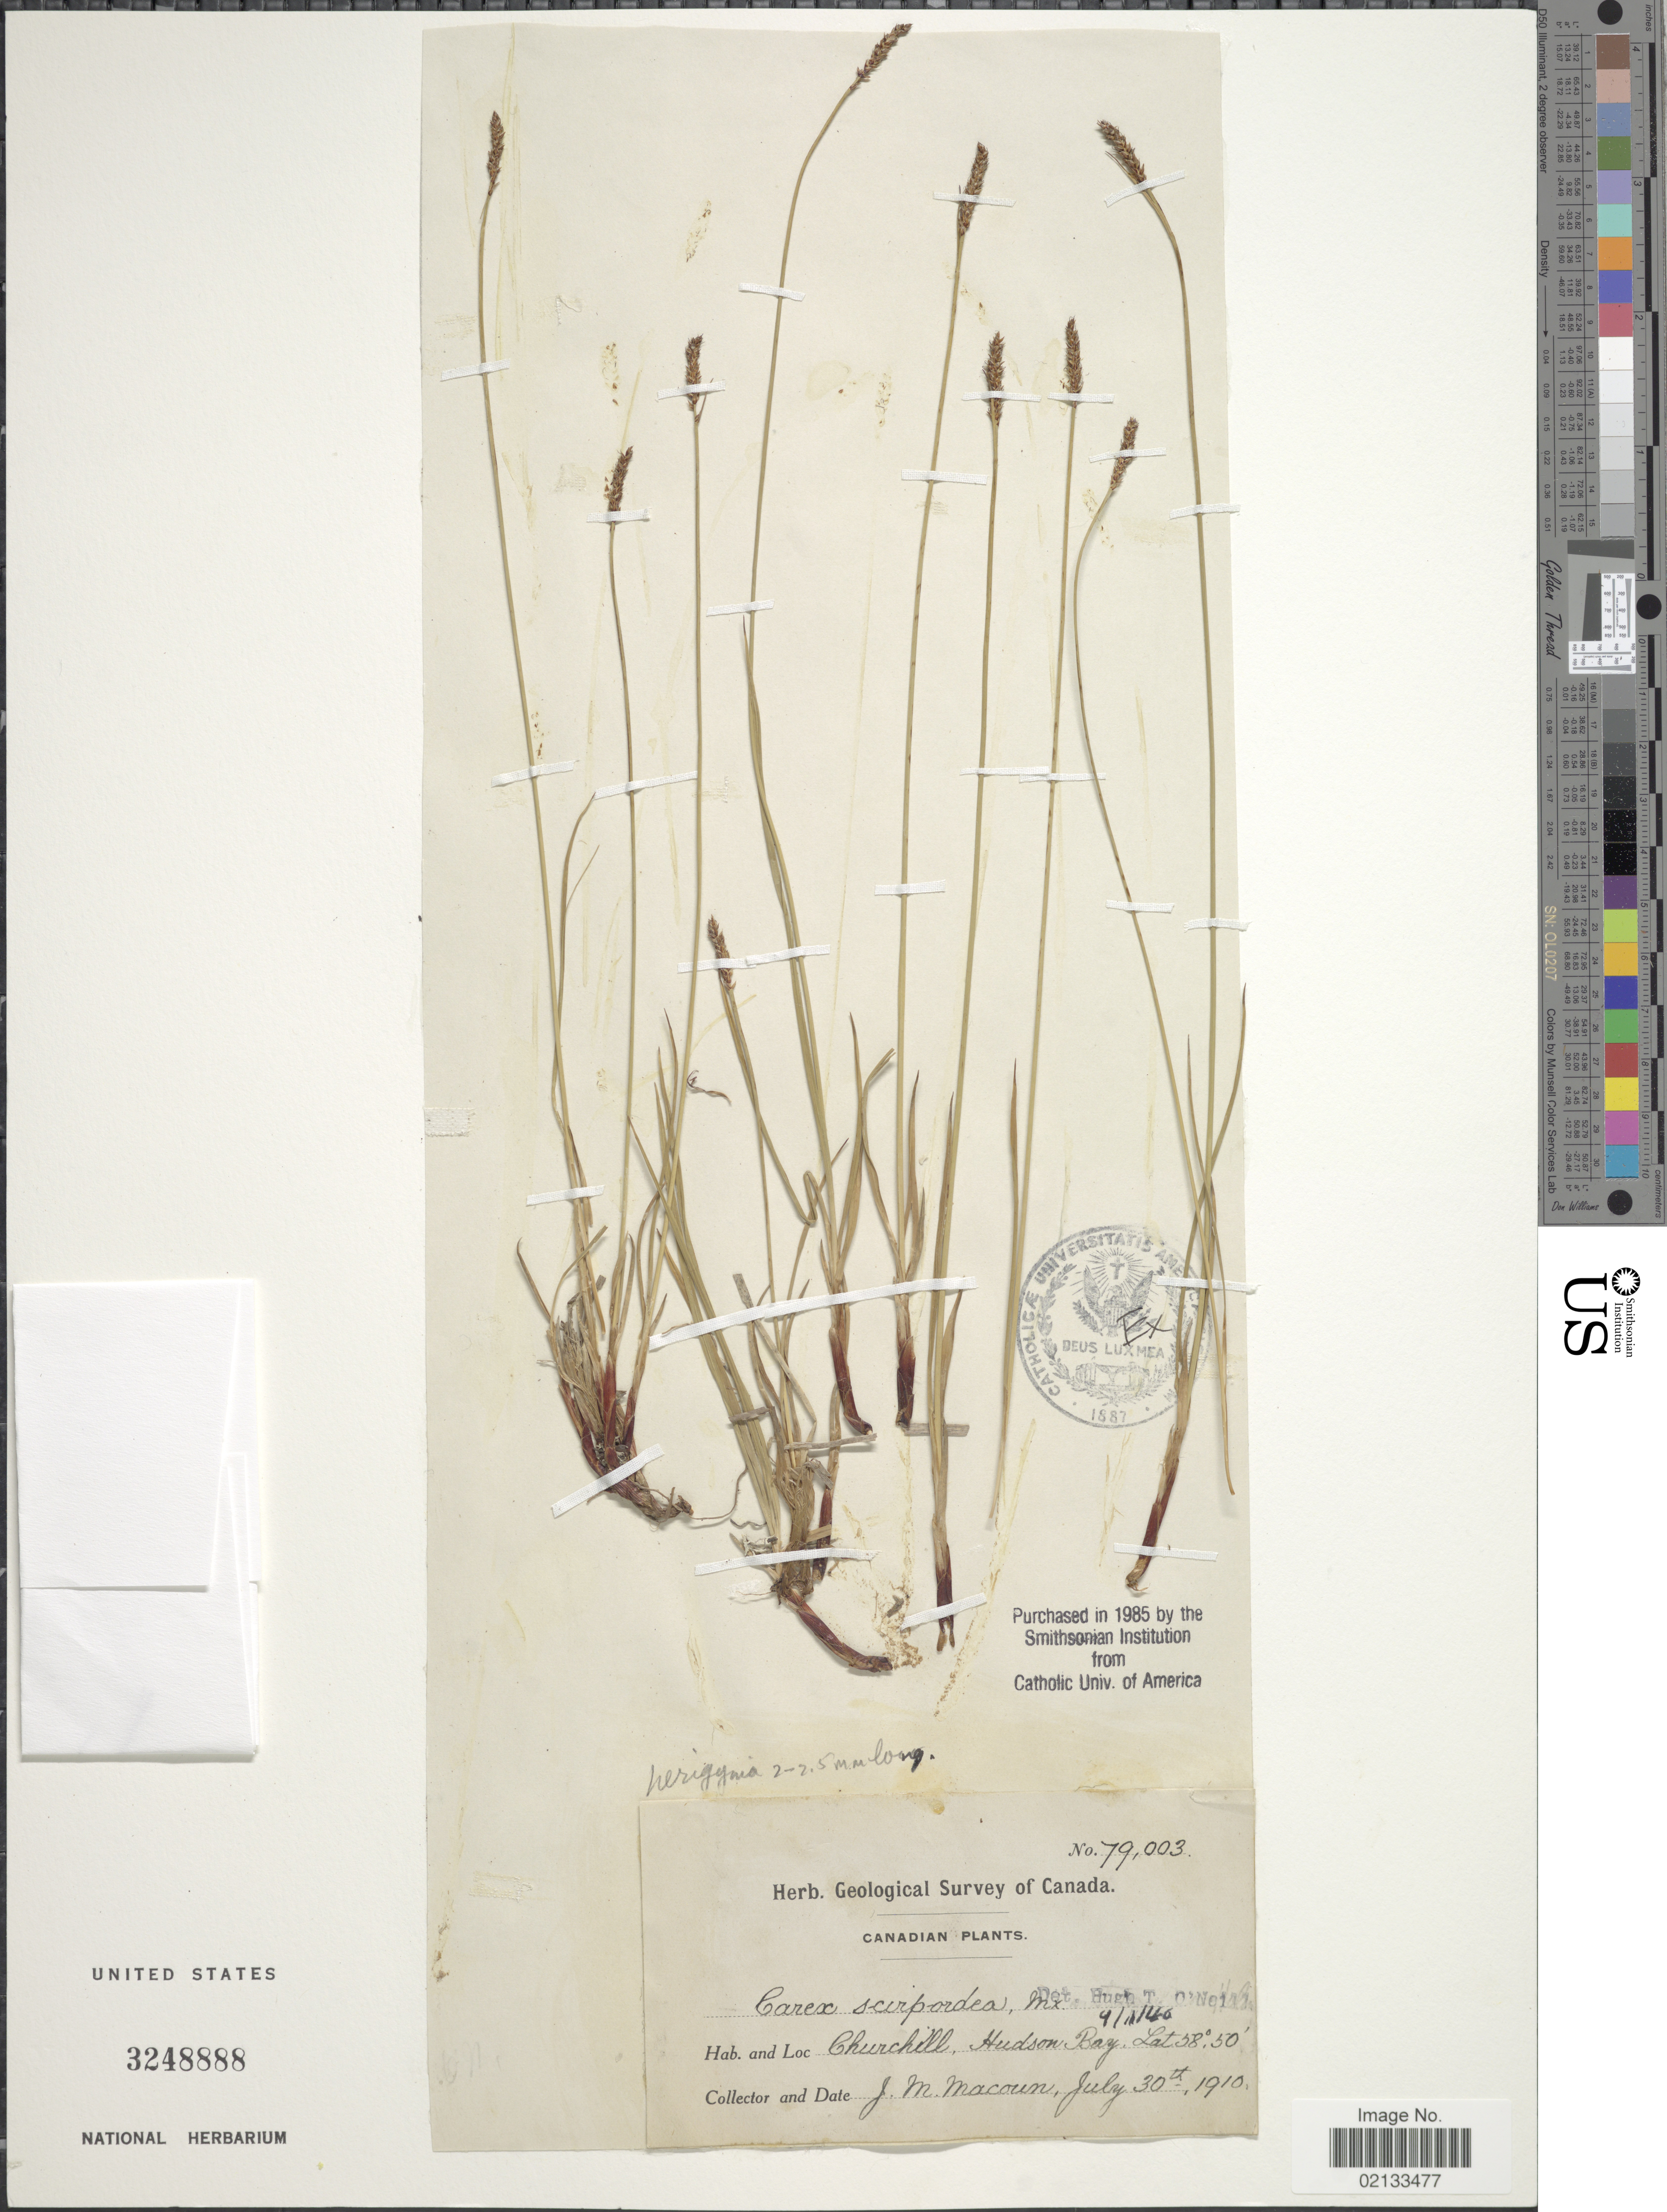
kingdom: Plantae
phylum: Tracheophyta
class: Liliopsida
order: Poales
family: Cyperaceae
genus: Carex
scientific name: Carex scirpoidea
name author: Michx.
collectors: J. M. Macoun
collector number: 79003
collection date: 1910-07-30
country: Canada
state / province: Manitoba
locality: Churchill, Hudson Bay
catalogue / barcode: US 3248888